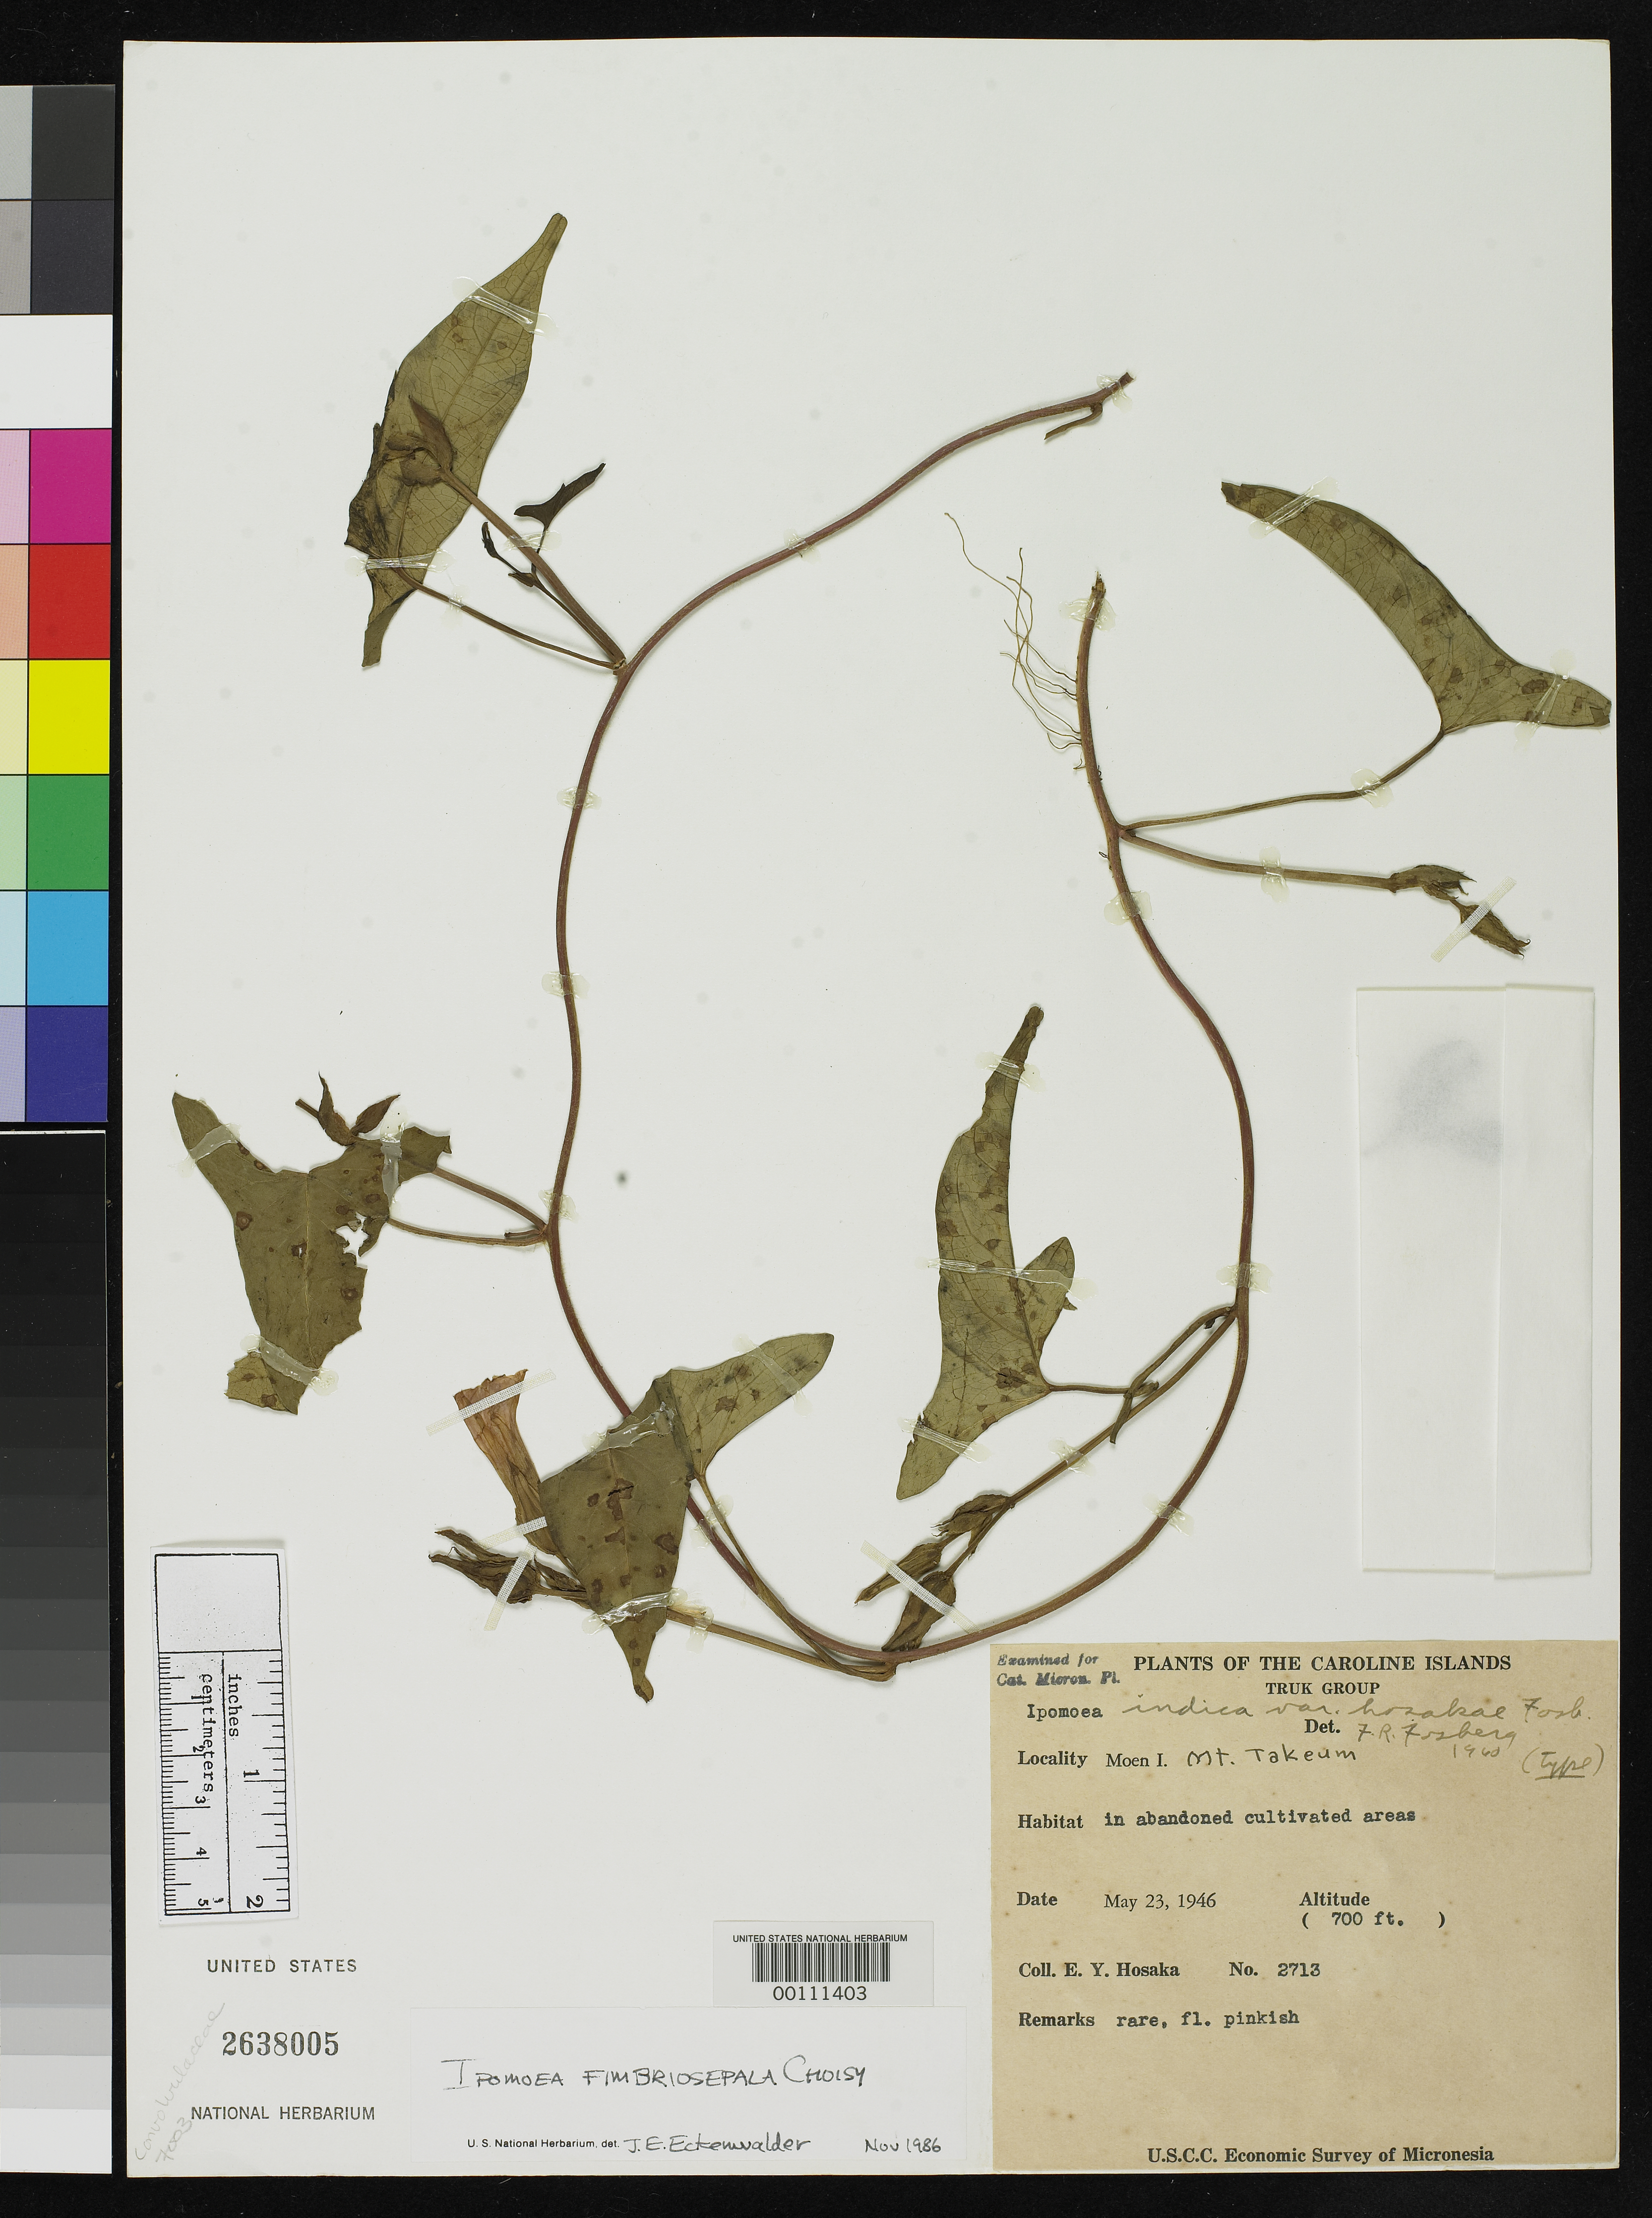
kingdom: Plantae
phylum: Tracheophyta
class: Magnoliopsida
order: Solanales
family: Convolvulaceae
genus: Ipomoea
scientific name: Ipomoea indica var. hosakae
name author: Fosberg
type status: Type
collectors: E. Y. Hosaka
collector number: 2713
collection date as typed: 23 May 1946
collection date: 1946-05-23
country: Micronesia, Federated States of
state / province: Truk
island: Moen [Wono]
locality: Mt. Takeum; alt. 700 ft.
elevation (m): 213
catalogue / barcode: US 2638005